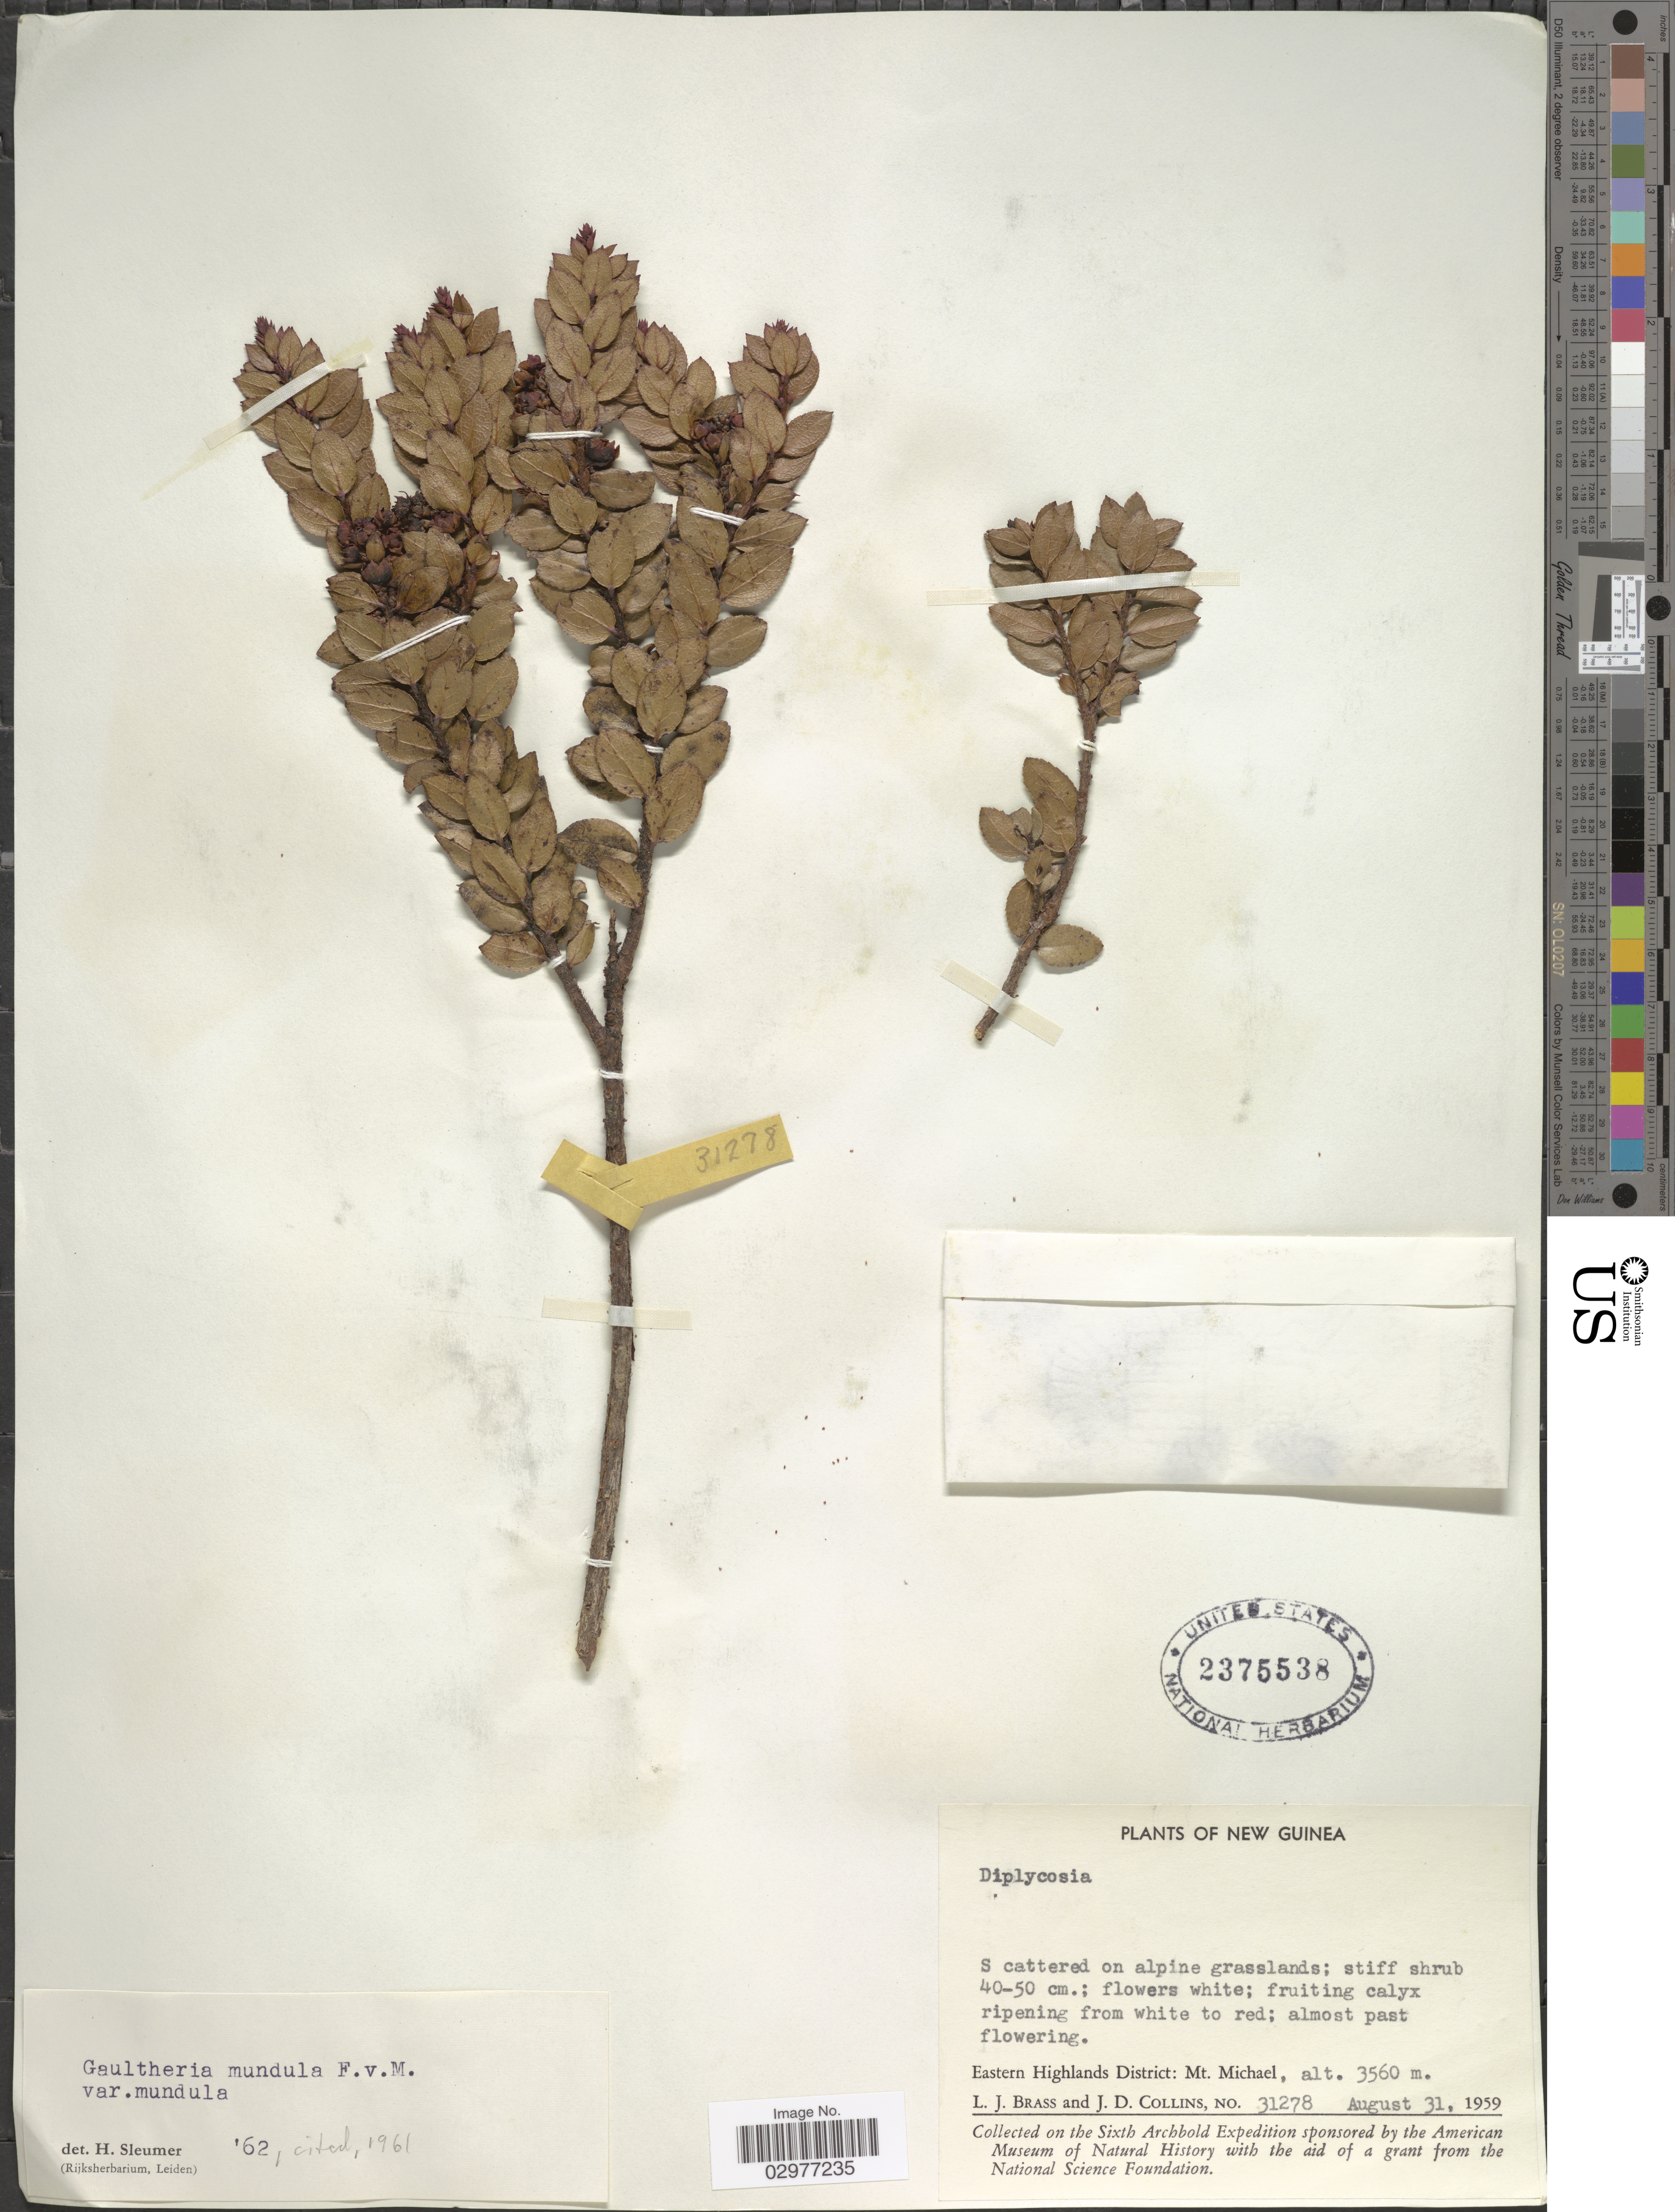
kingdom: Plantae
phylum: Tracheophyta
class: Magnoliopsida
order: Ericales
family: Ericaceae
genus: Gaultheria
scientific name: Gaultheria mundula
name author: F. Muell.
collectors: L. J. Brass & J. Collins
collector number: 31278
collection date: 1959-08-31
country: Papua New Guinea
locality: New Guinea. Eastern Highlands District: Mt. Michael.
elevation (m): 3560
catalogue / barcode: US 2375538